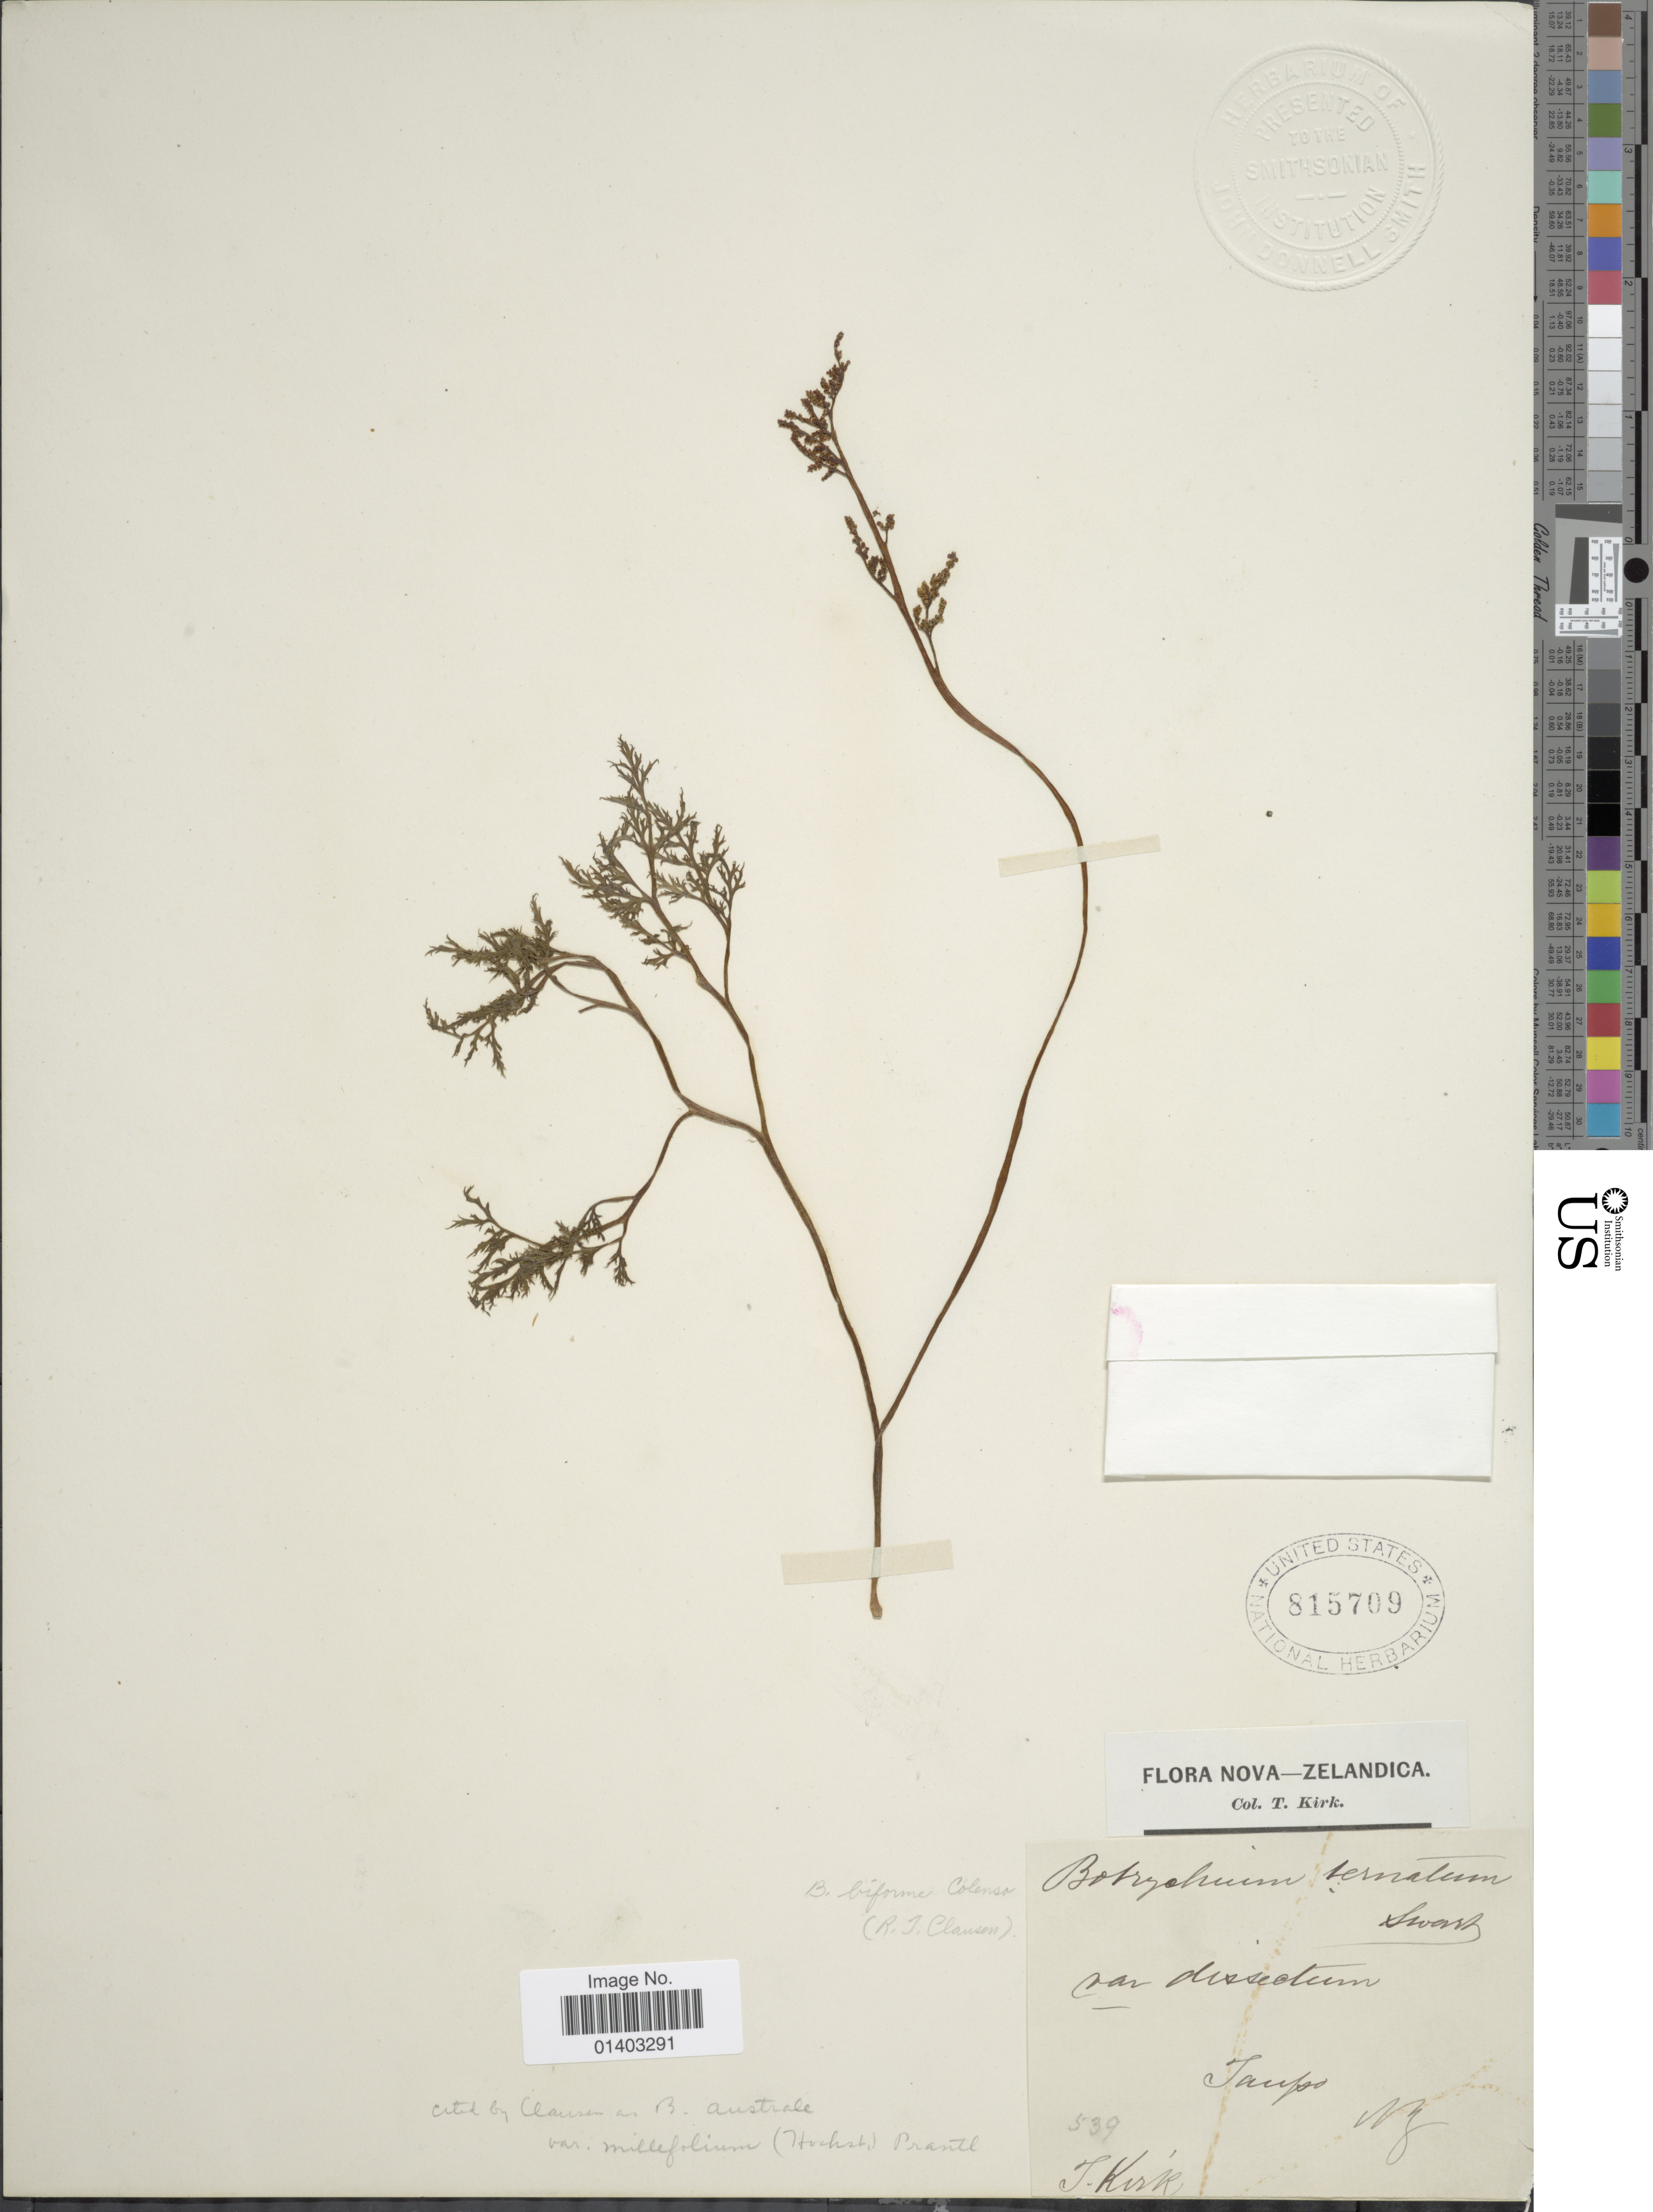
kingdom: Plantae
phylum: Tracheophyta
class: Polypodiopsida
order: Ophioglossales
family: Ophioglossaceae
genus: Botrychium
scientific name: Botrychium australe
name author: R. Br.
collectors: T. Kirk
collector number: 539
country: New Zealand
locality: Taupō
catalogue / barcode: US 815709